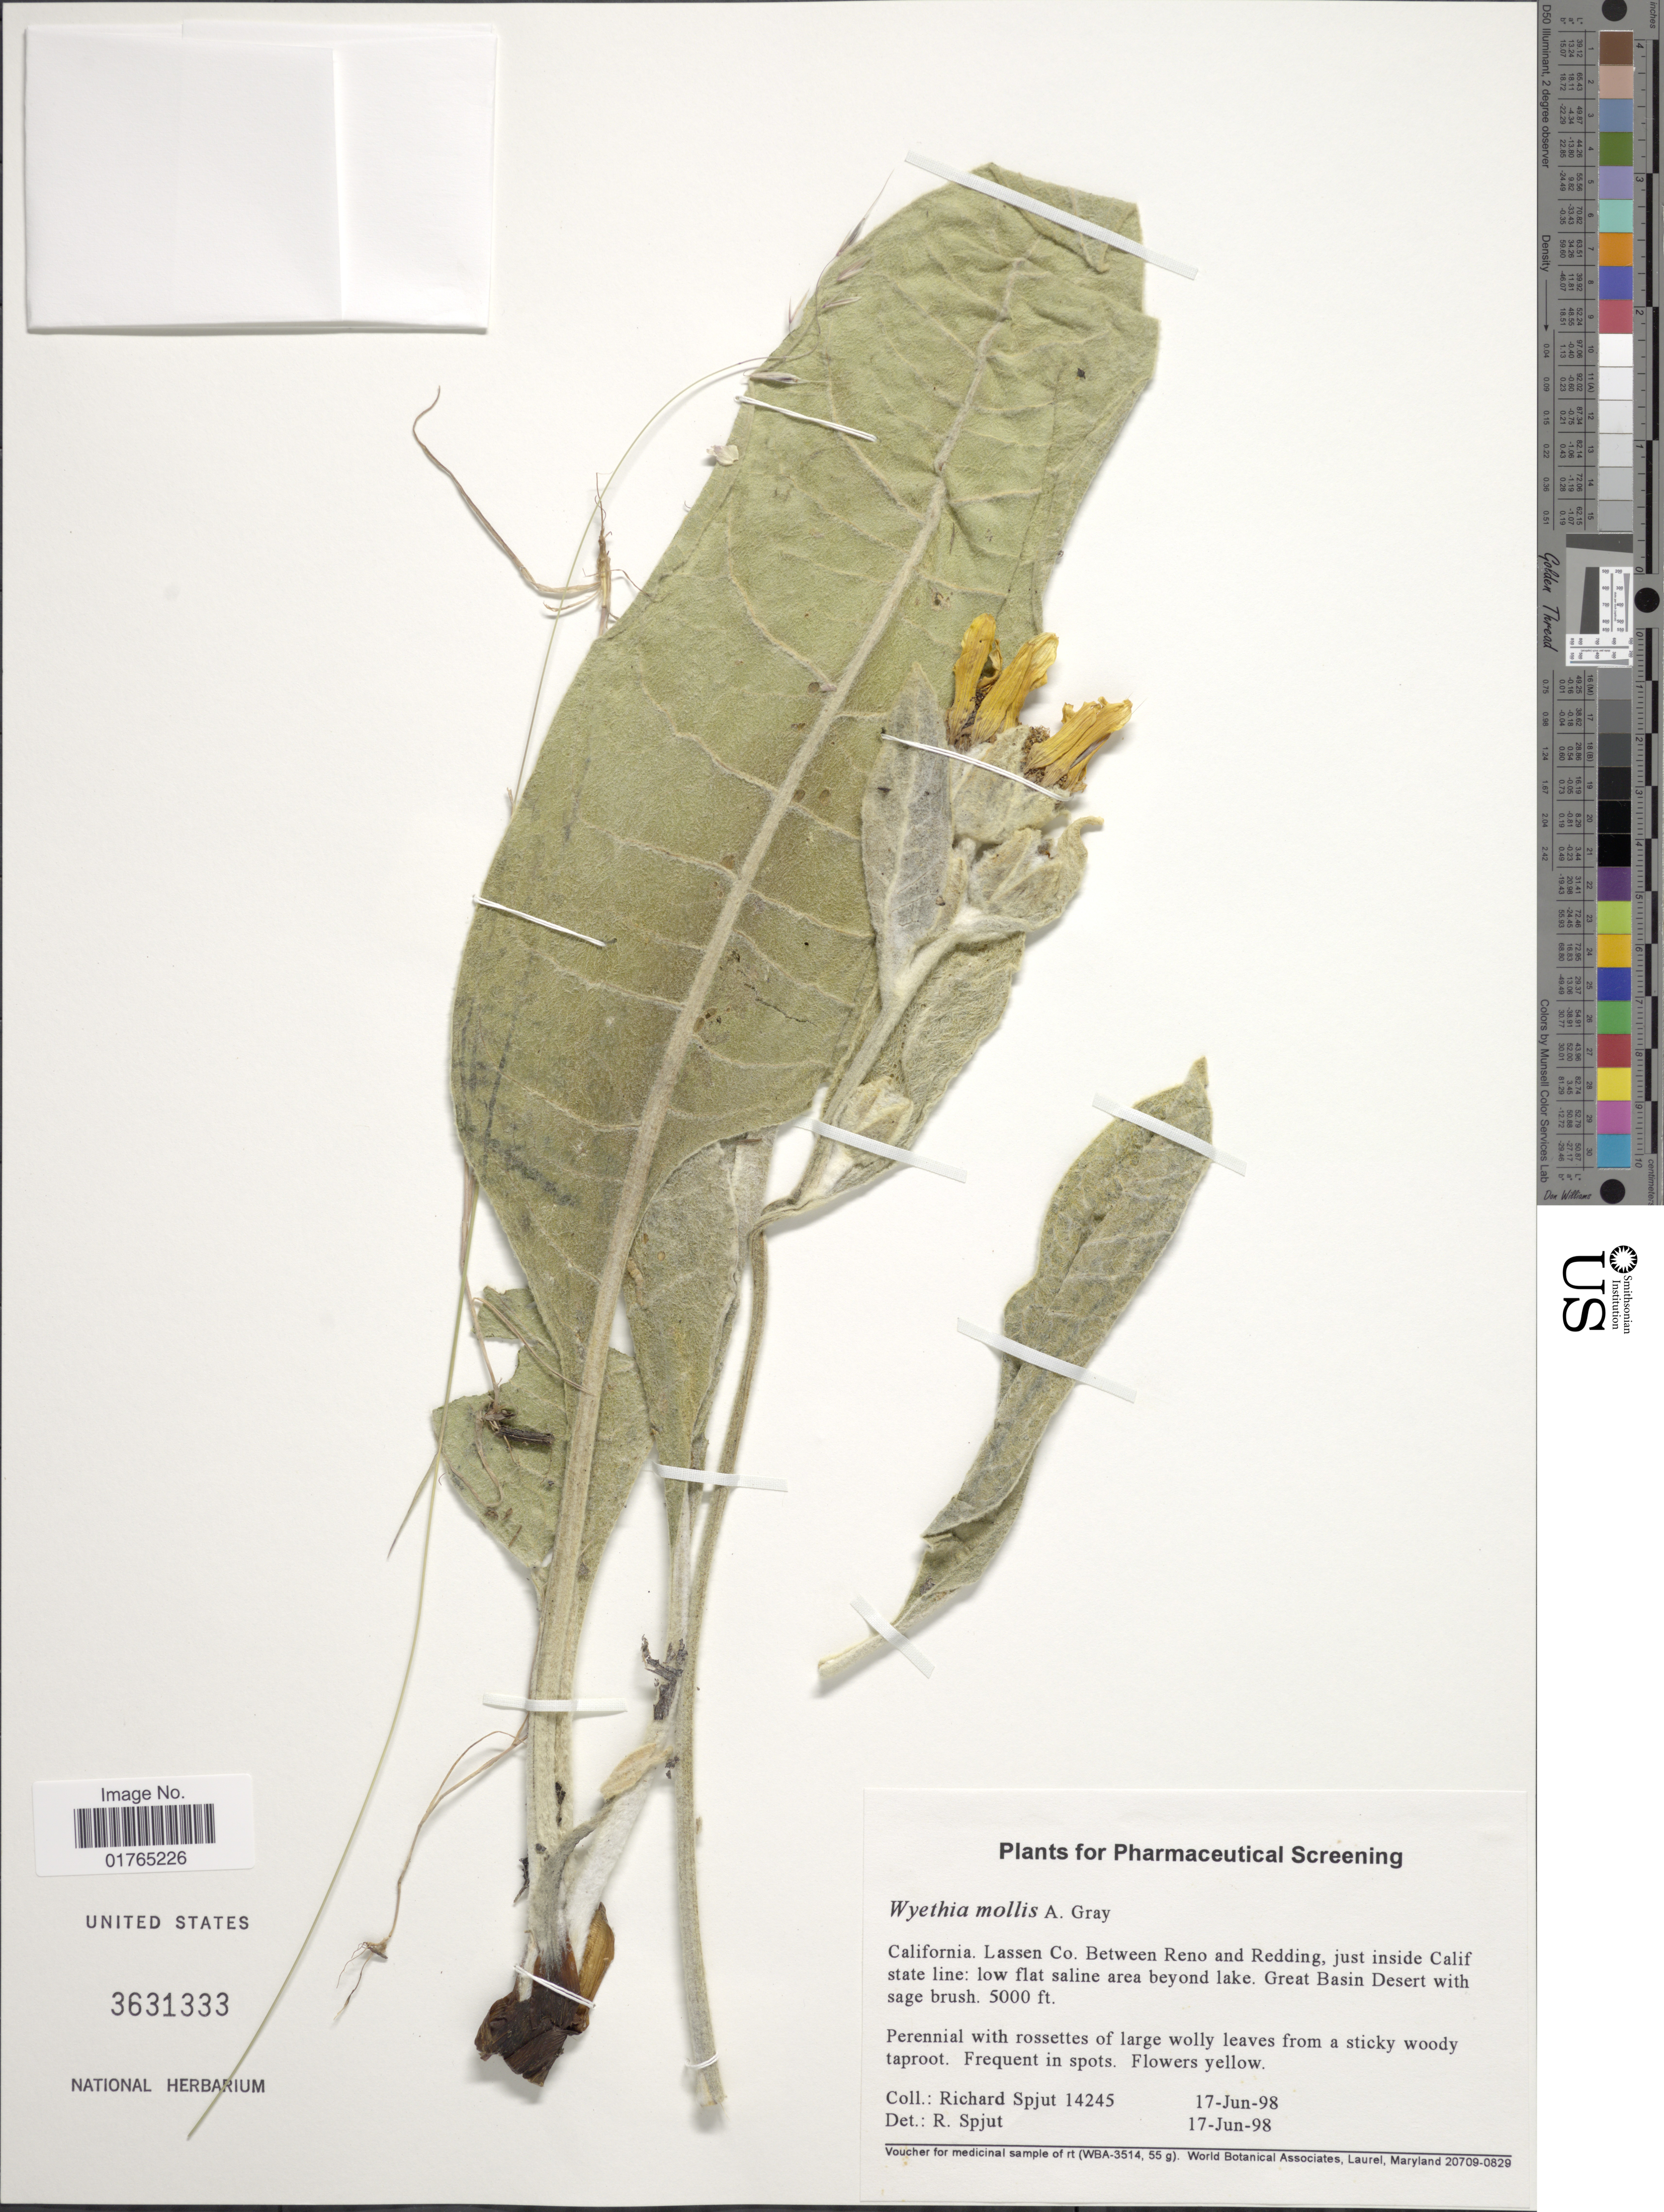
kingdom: Plantae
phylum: Tracheophyta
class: Magnoliopsida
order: Asterales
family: Asteraceae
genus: Wyethia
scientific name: Wyethia mollis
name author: A. Gray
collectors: R. Spjut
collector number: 14245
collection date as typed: Transcribed d/m/y: 17/6/98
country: United States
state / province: California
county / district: Lassen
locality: Lassen Co., between Reno and Redding, just inside Calif state line: low flat saline area beyond lake, Great Basin Desert with sage brush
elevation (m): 1524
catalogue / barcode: US 3631333